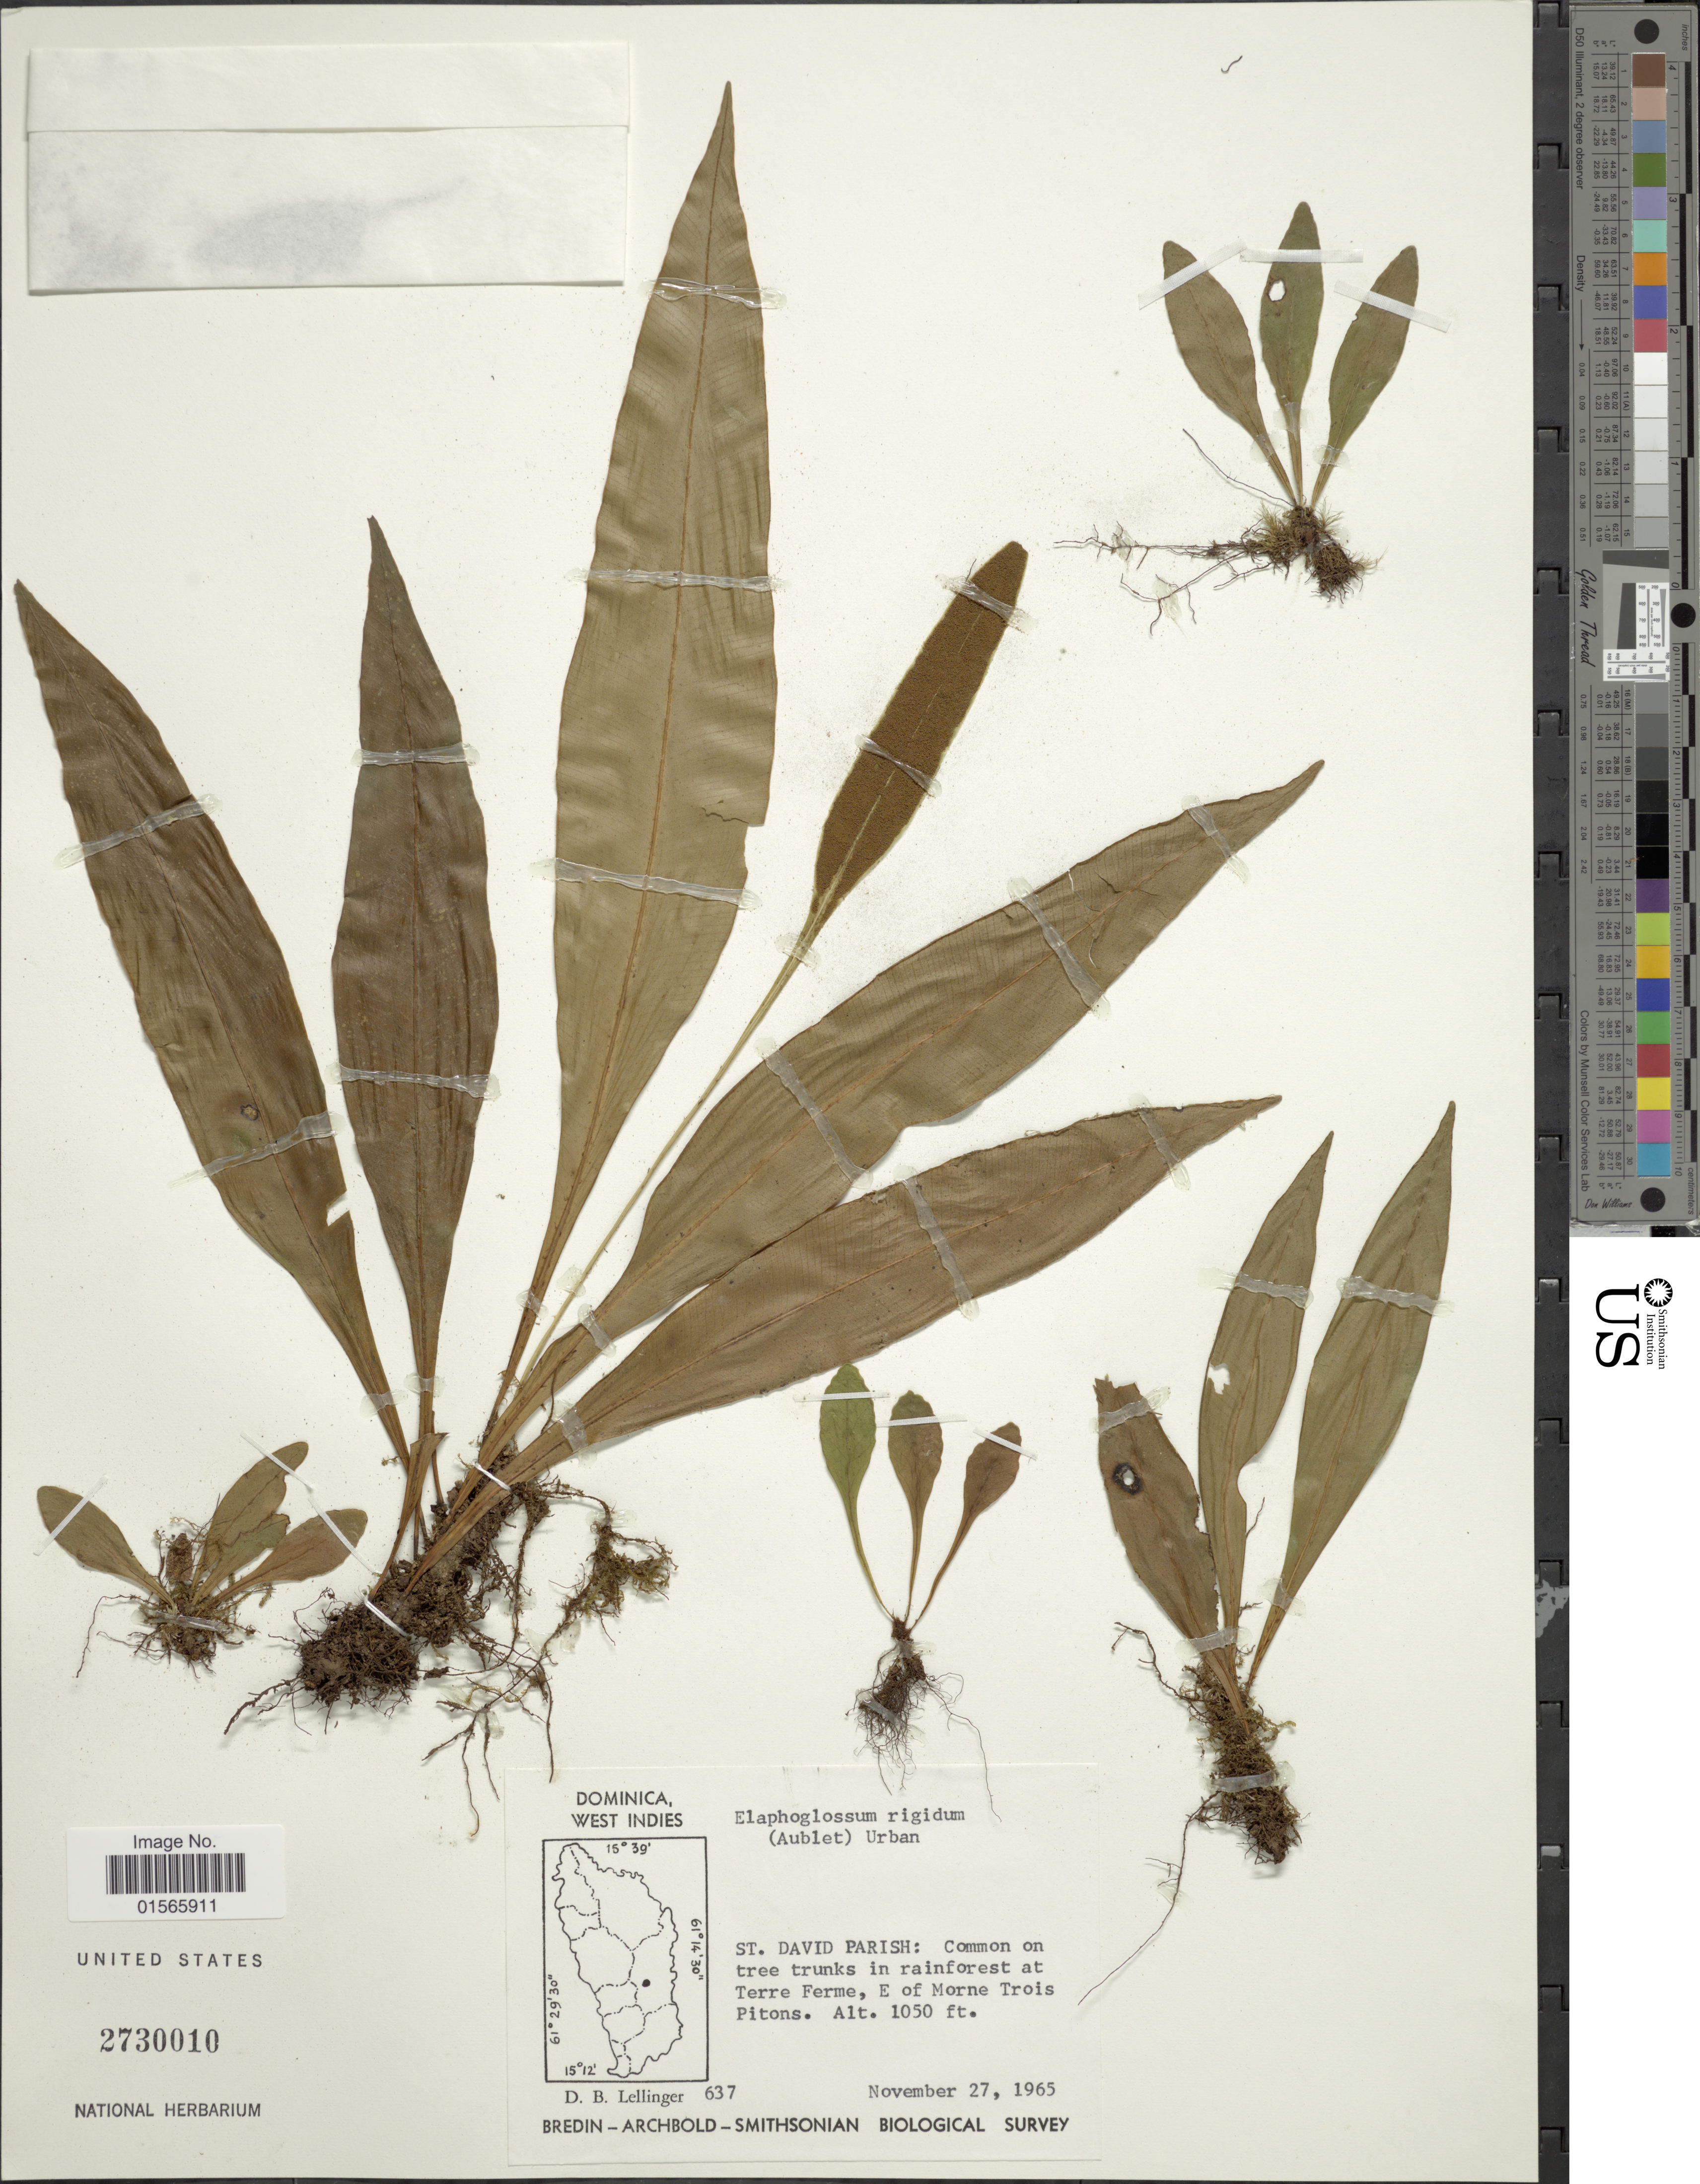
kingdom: Plantae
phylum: Tracheophyta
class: Polypodiopsida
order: Polypodiales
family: Dryopteridaceae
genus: Elaphoglossum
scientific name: Elaphoglossum rigidum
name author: (Aubl.) Urb.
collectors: D. B. Lellinger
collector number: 637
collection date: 1965-11-27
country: Dominica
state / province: St. David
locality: St. David Parish: Common on tree trunks in rainforest at Terra ferme, E of Morne Trois Pitons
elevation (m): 320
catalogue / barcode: US 2730010